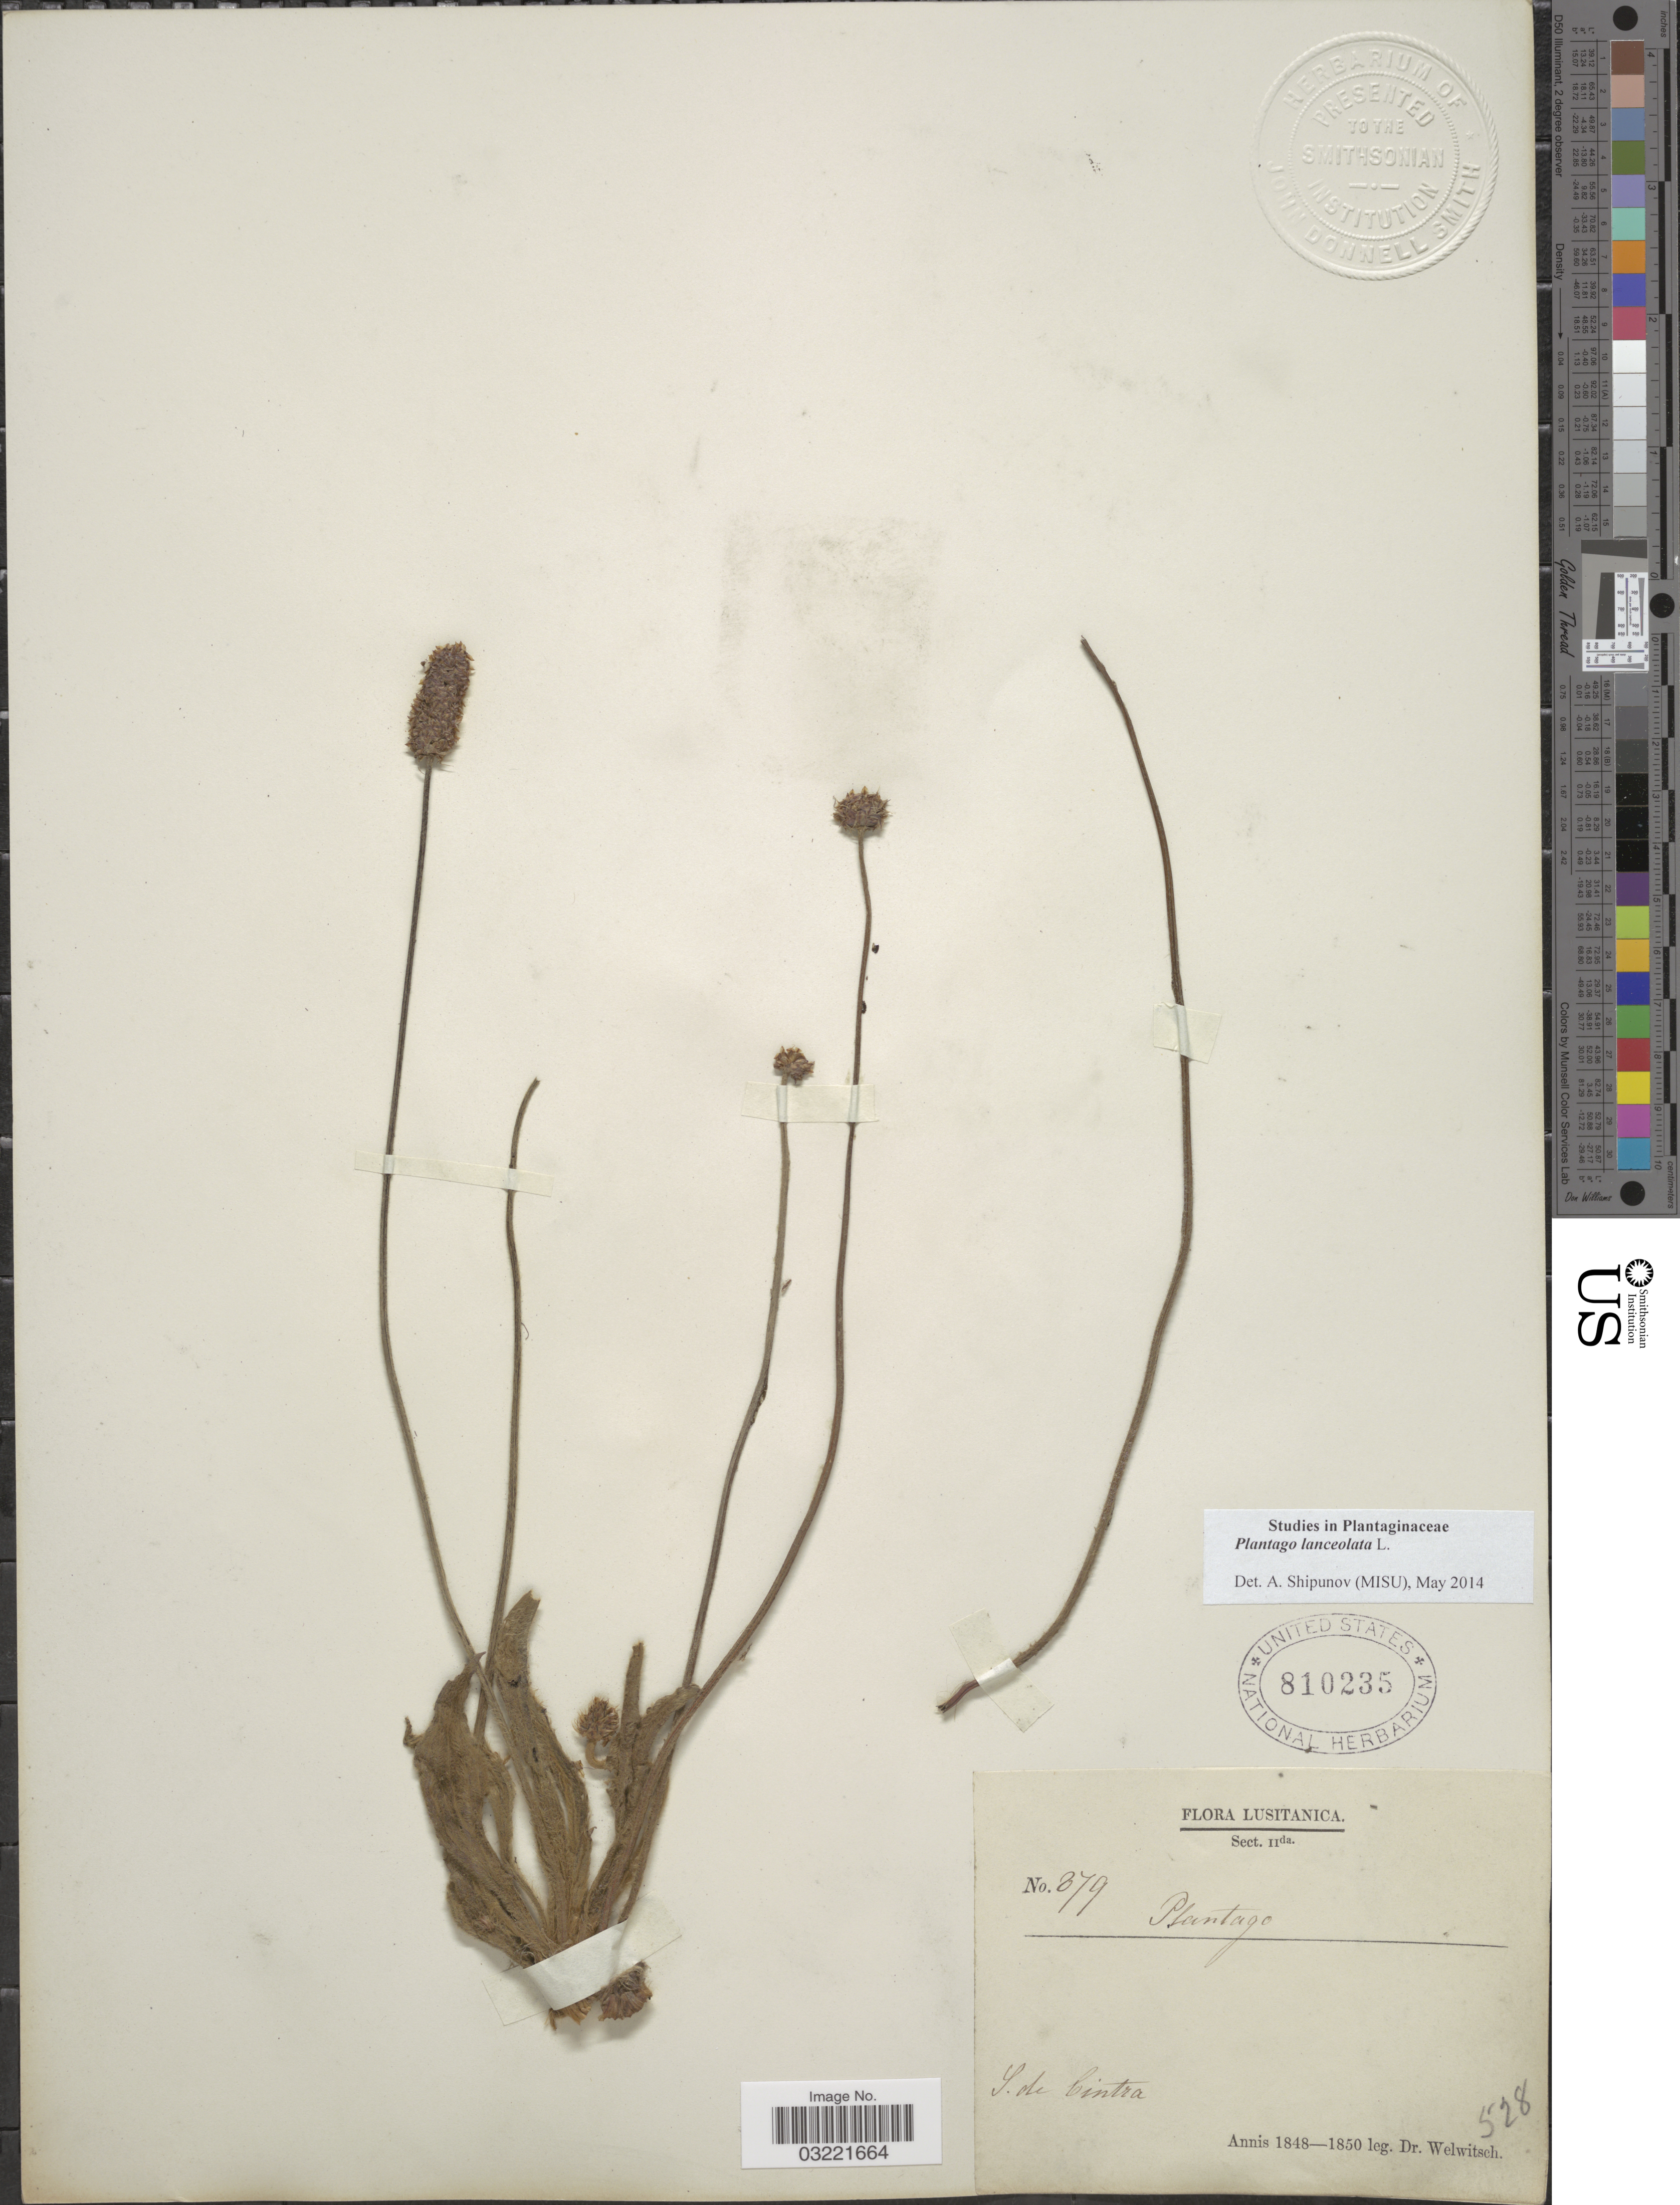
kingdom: Plantae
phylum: Tracheophyta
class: Magnoliopsida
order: Lamiales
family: Plantaginaceae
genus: Plantago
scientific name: Plantago lanceolata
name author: L.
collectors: -. Welwitsch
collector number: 879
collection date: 1848/1850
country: Portugal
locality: Lusitanica. S. de Cintra.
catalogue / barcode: US 810235